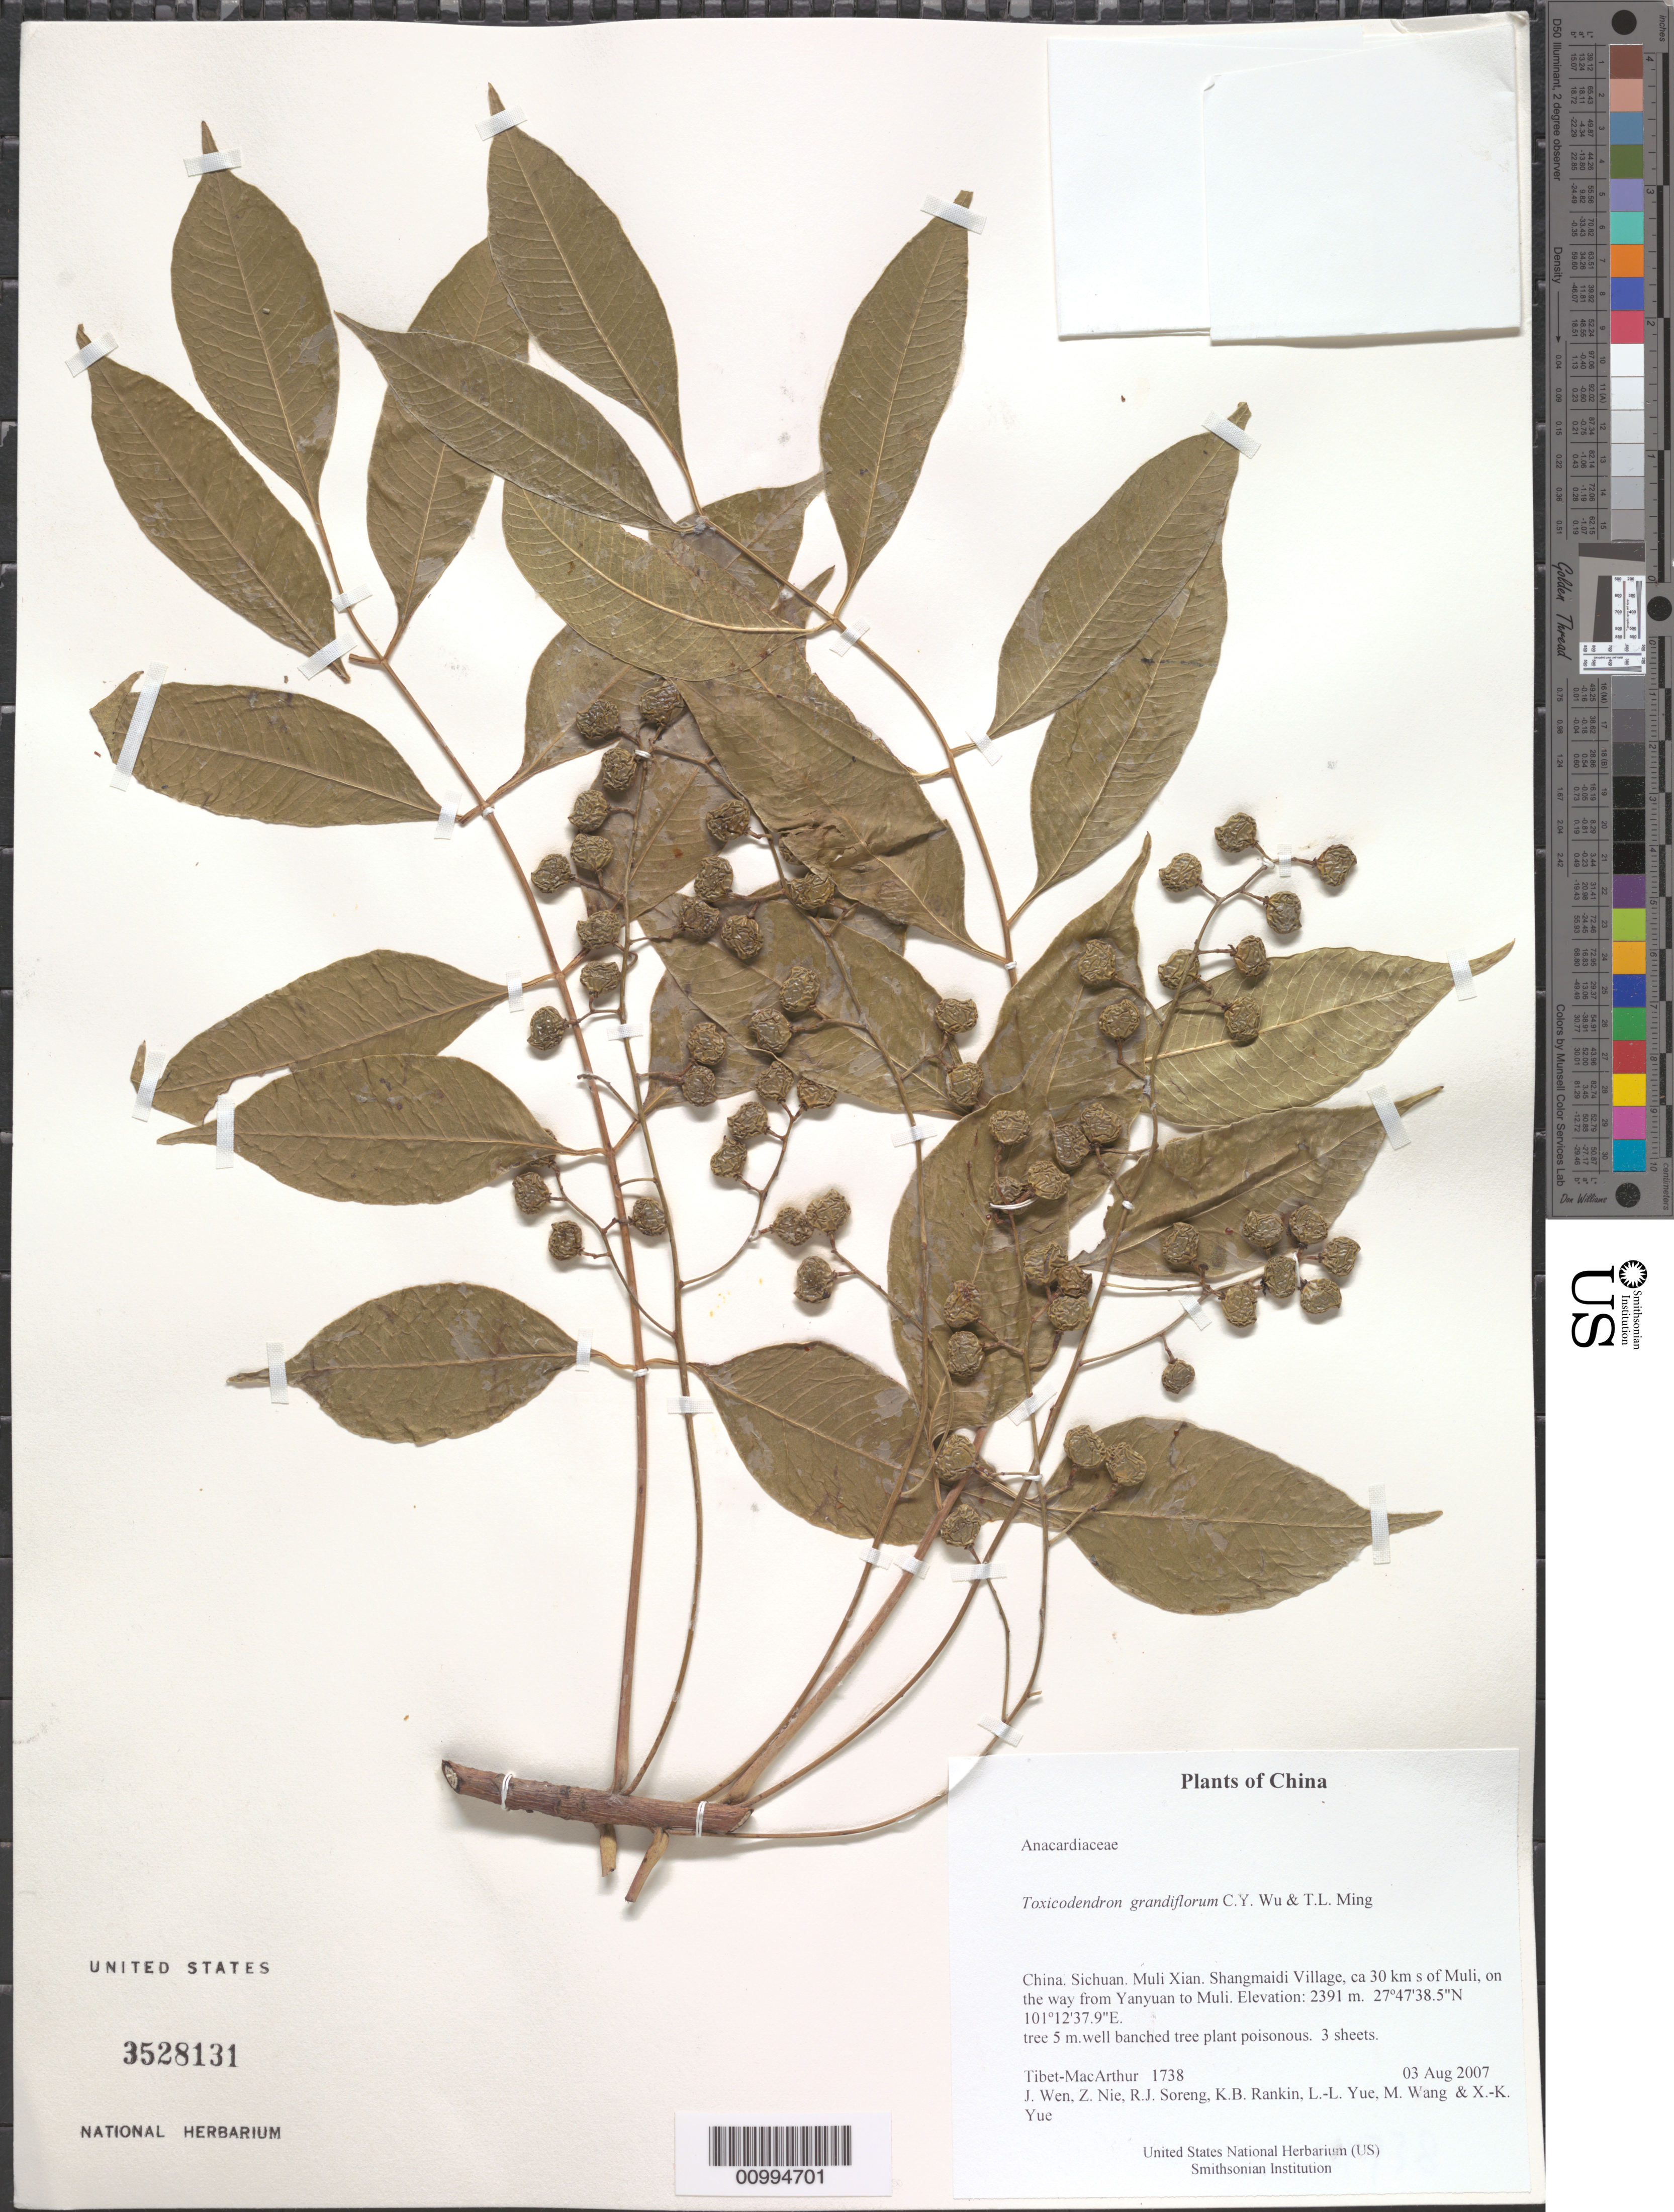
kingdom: Plantae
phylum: Tracheophyta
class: Magnoliopsida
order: Sapindales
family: Anacardiaceae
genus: Toxicodendron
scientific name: Toxicodendron grandiflorum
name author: C.Y. Wu & T.L. Ming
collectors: Tibet-MacArthur, J. Wen, Z. Nie, R. J. Soreng, K. Rankin, L. Yue, M. Wang & X. Yue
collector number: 1738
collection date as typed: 03 Aug 2007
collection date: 2007-08-03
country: China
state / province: Sichuan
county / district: Muli Xian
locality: Shangmaidi Village, ca 30 km s of Muli, on the way from Yanyuan to Muli.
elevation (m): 2391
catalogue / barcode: US 3528131